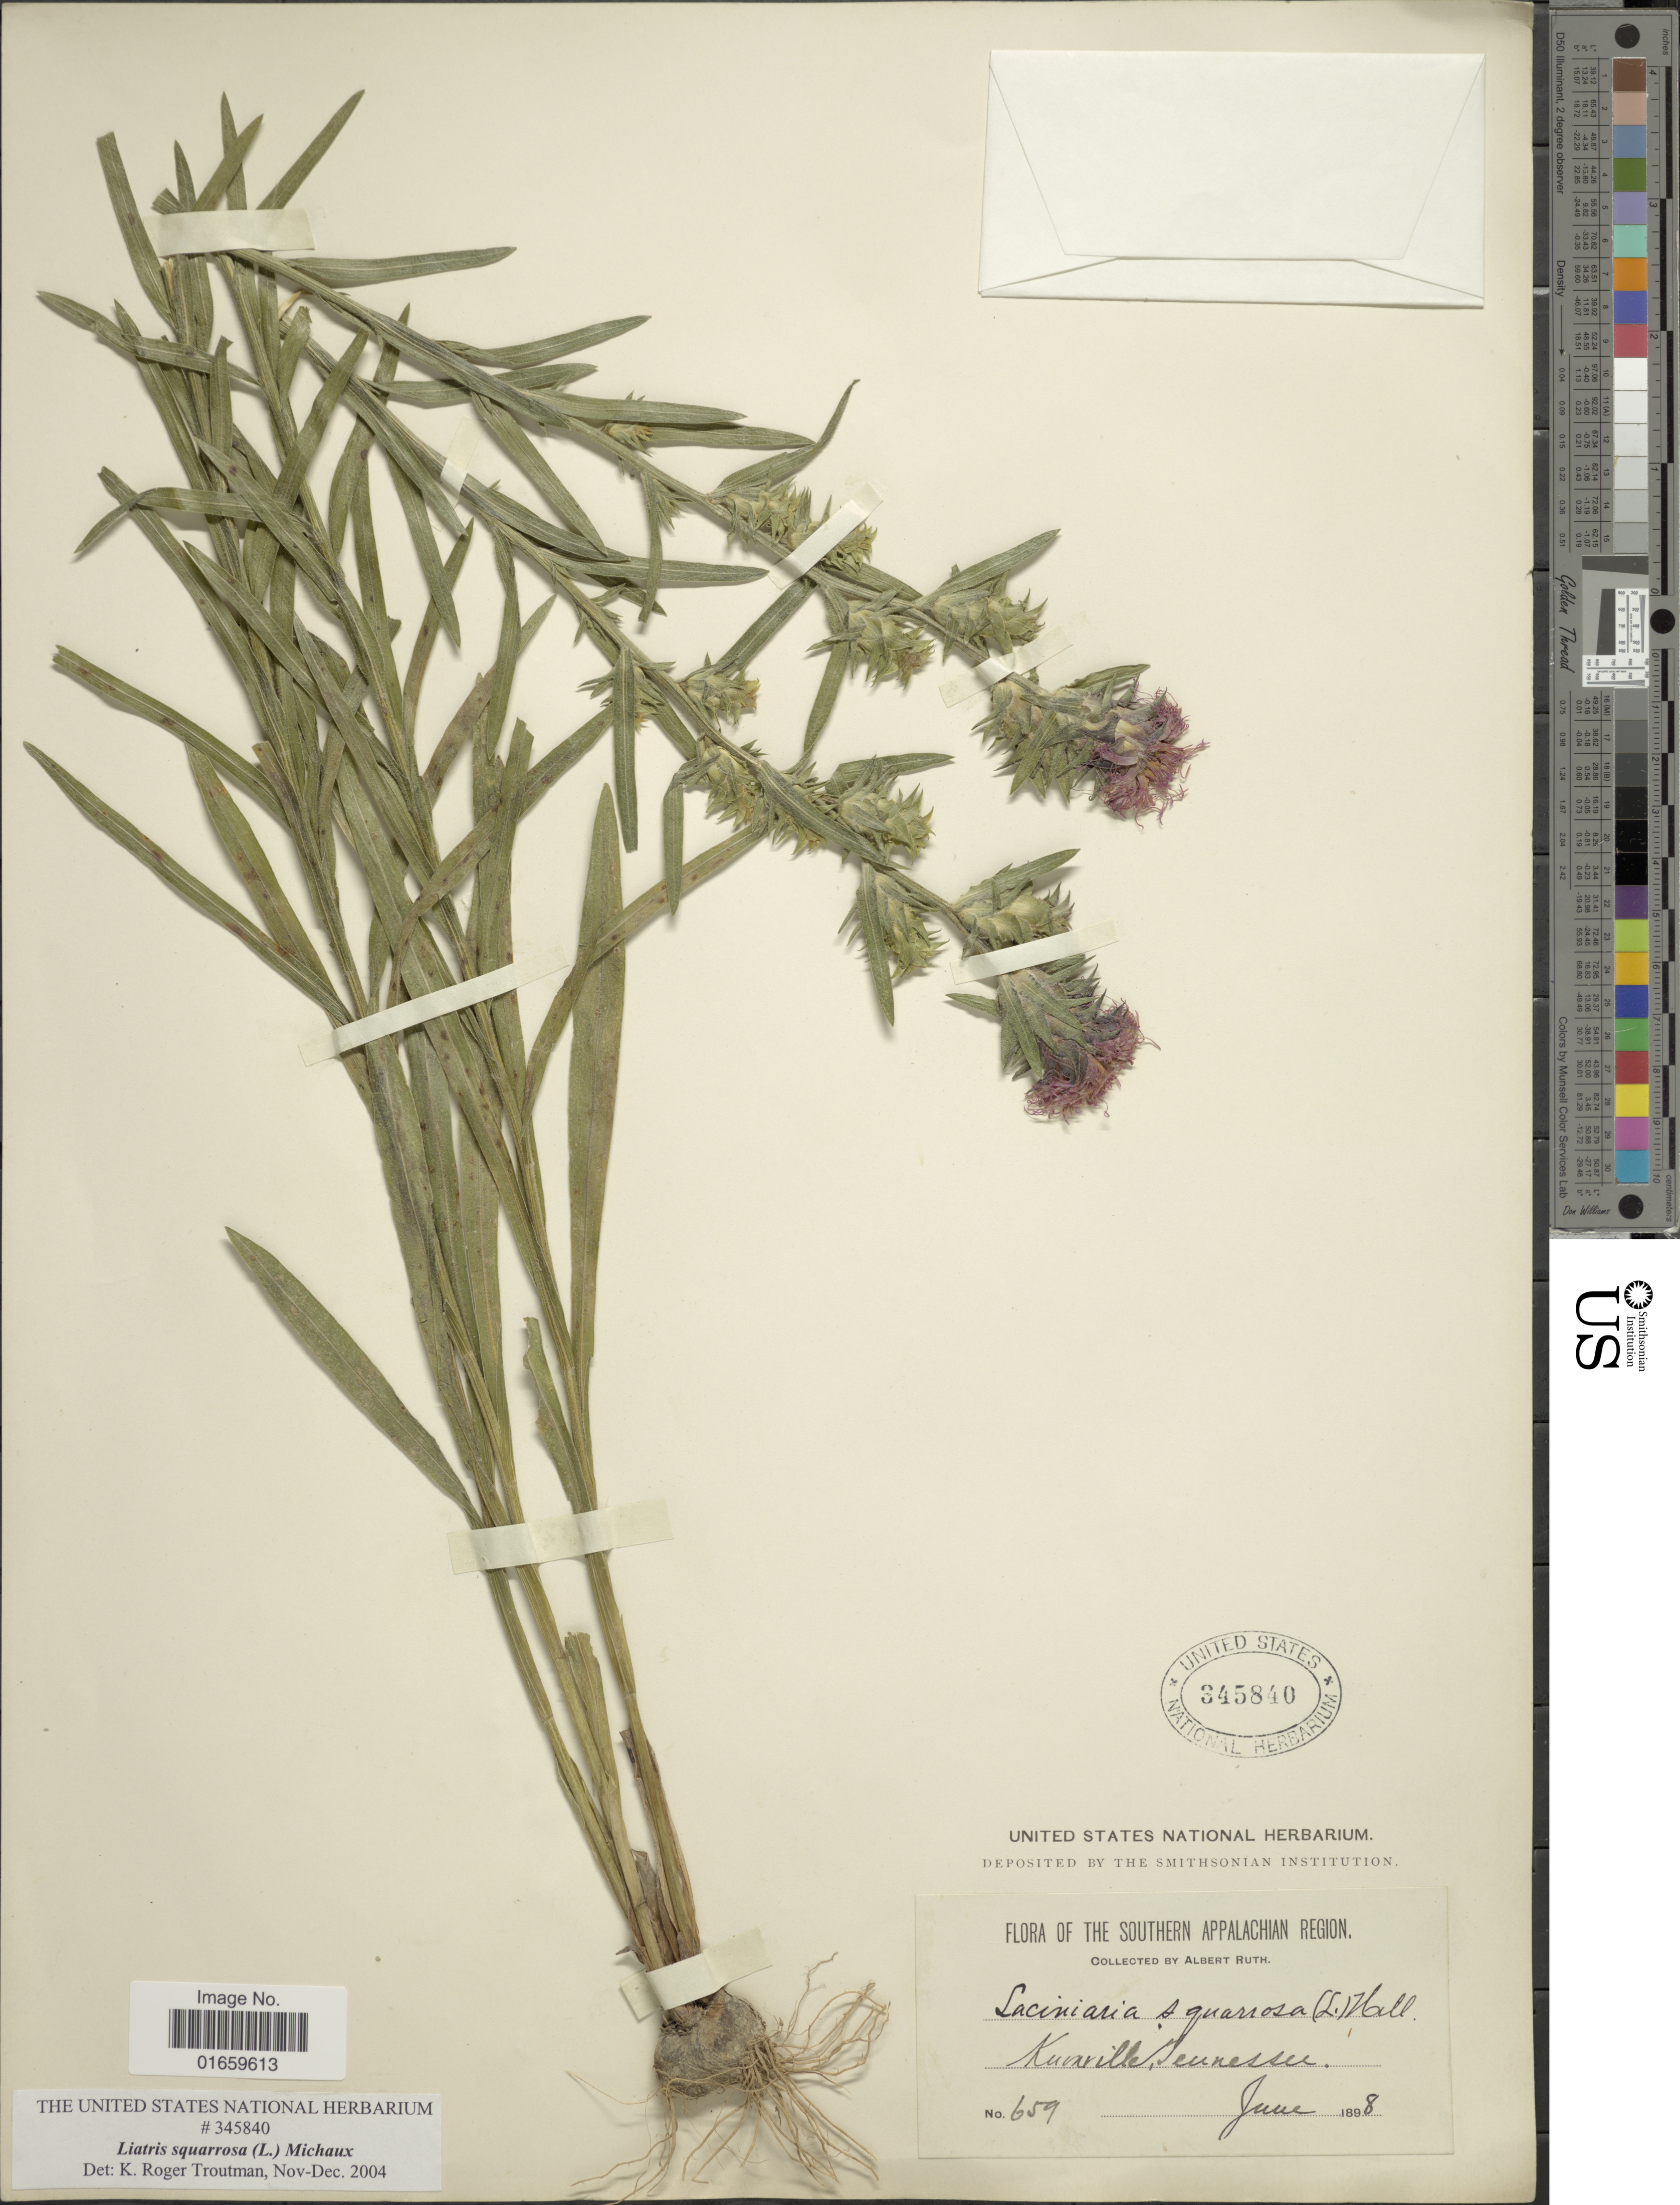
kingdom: Plantae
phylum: Tracheophyta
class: Magnoliopsida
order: Asterales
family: Asteraceae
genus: Liatris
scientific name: Liatris squarrosa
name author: (L.) Michx.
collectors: A. Ruth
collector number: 659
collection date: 1898-06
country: United States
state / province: Tennessee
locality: Knoxville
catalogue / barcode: US 345840